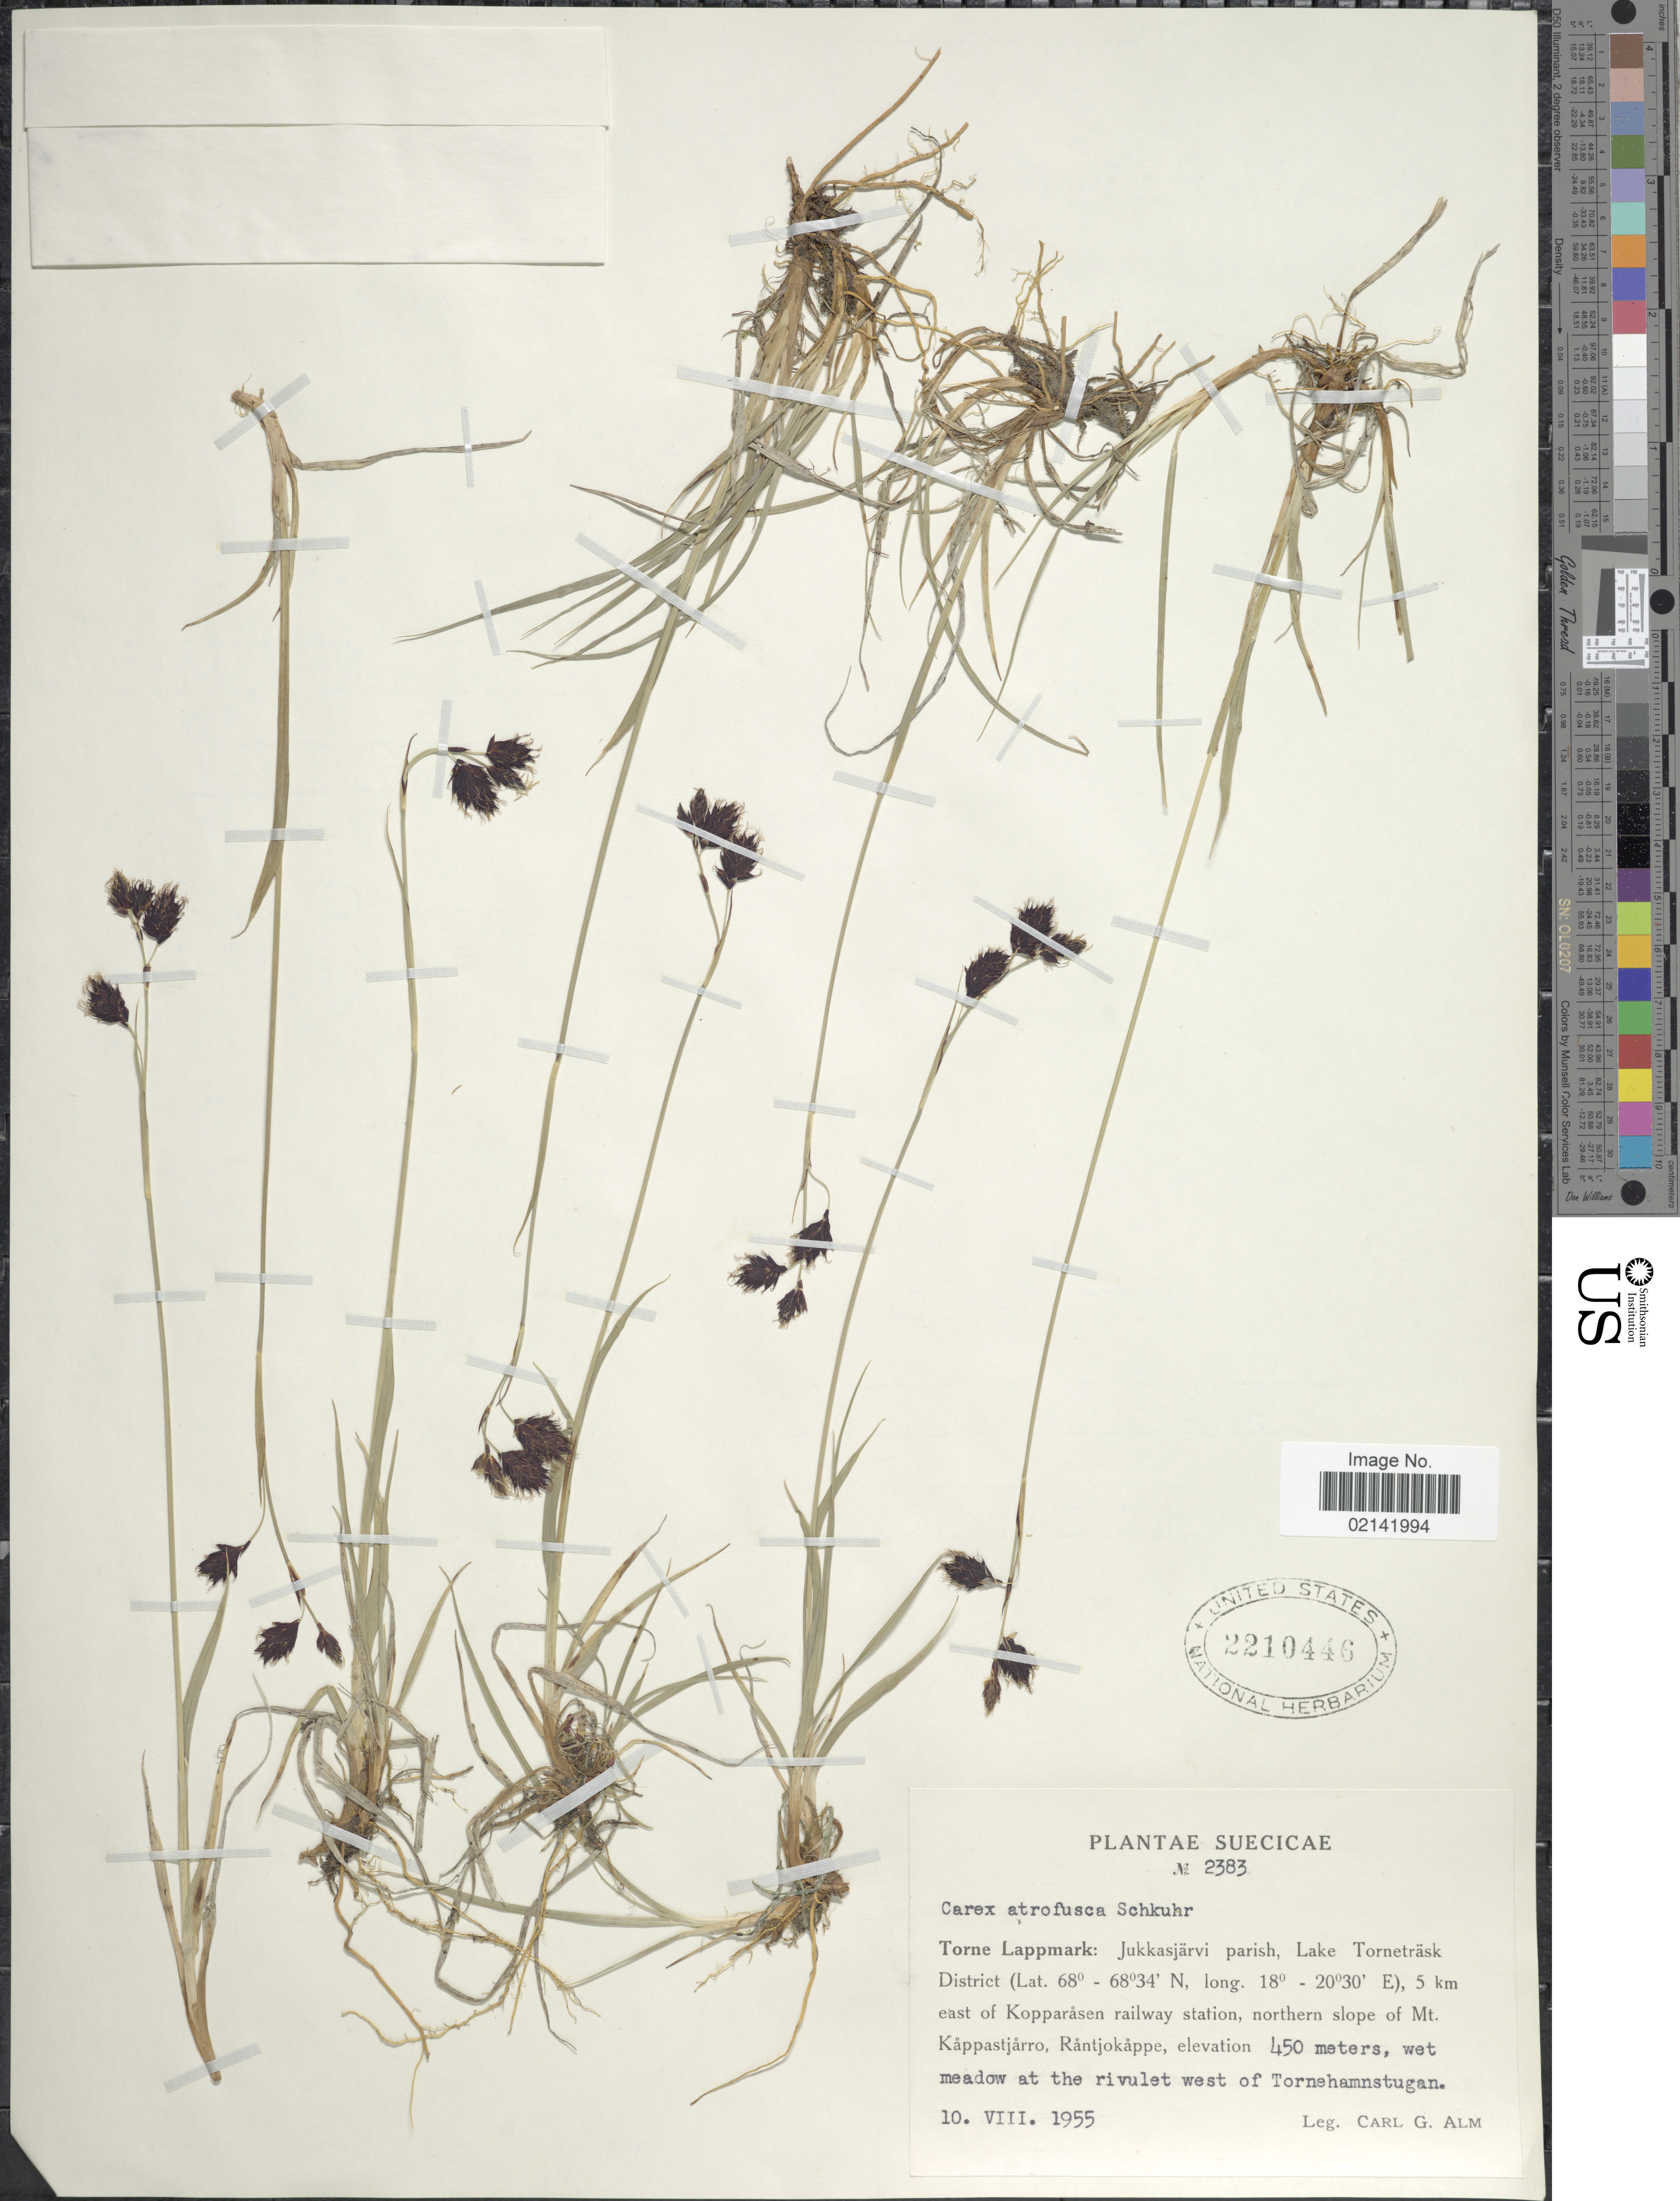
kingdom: Plantae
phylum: Tracheophyta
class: Liliopsida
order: Poales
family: Cyperaceae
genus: Carex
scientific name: Carex atrofusca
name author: Schkuhr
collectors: C. G. Alm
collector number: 2383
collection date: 1955-08-10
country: Sweden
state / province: Norrbotten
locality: Suecicae, Torne Lappmark: Jukkasjarvi parish, Lake Tornetrask District, 5 km east of Kopparasen railway station, northern slope of Mt. Kappastjarro, Rantjokappe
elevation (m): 450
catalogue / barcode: US 2210446